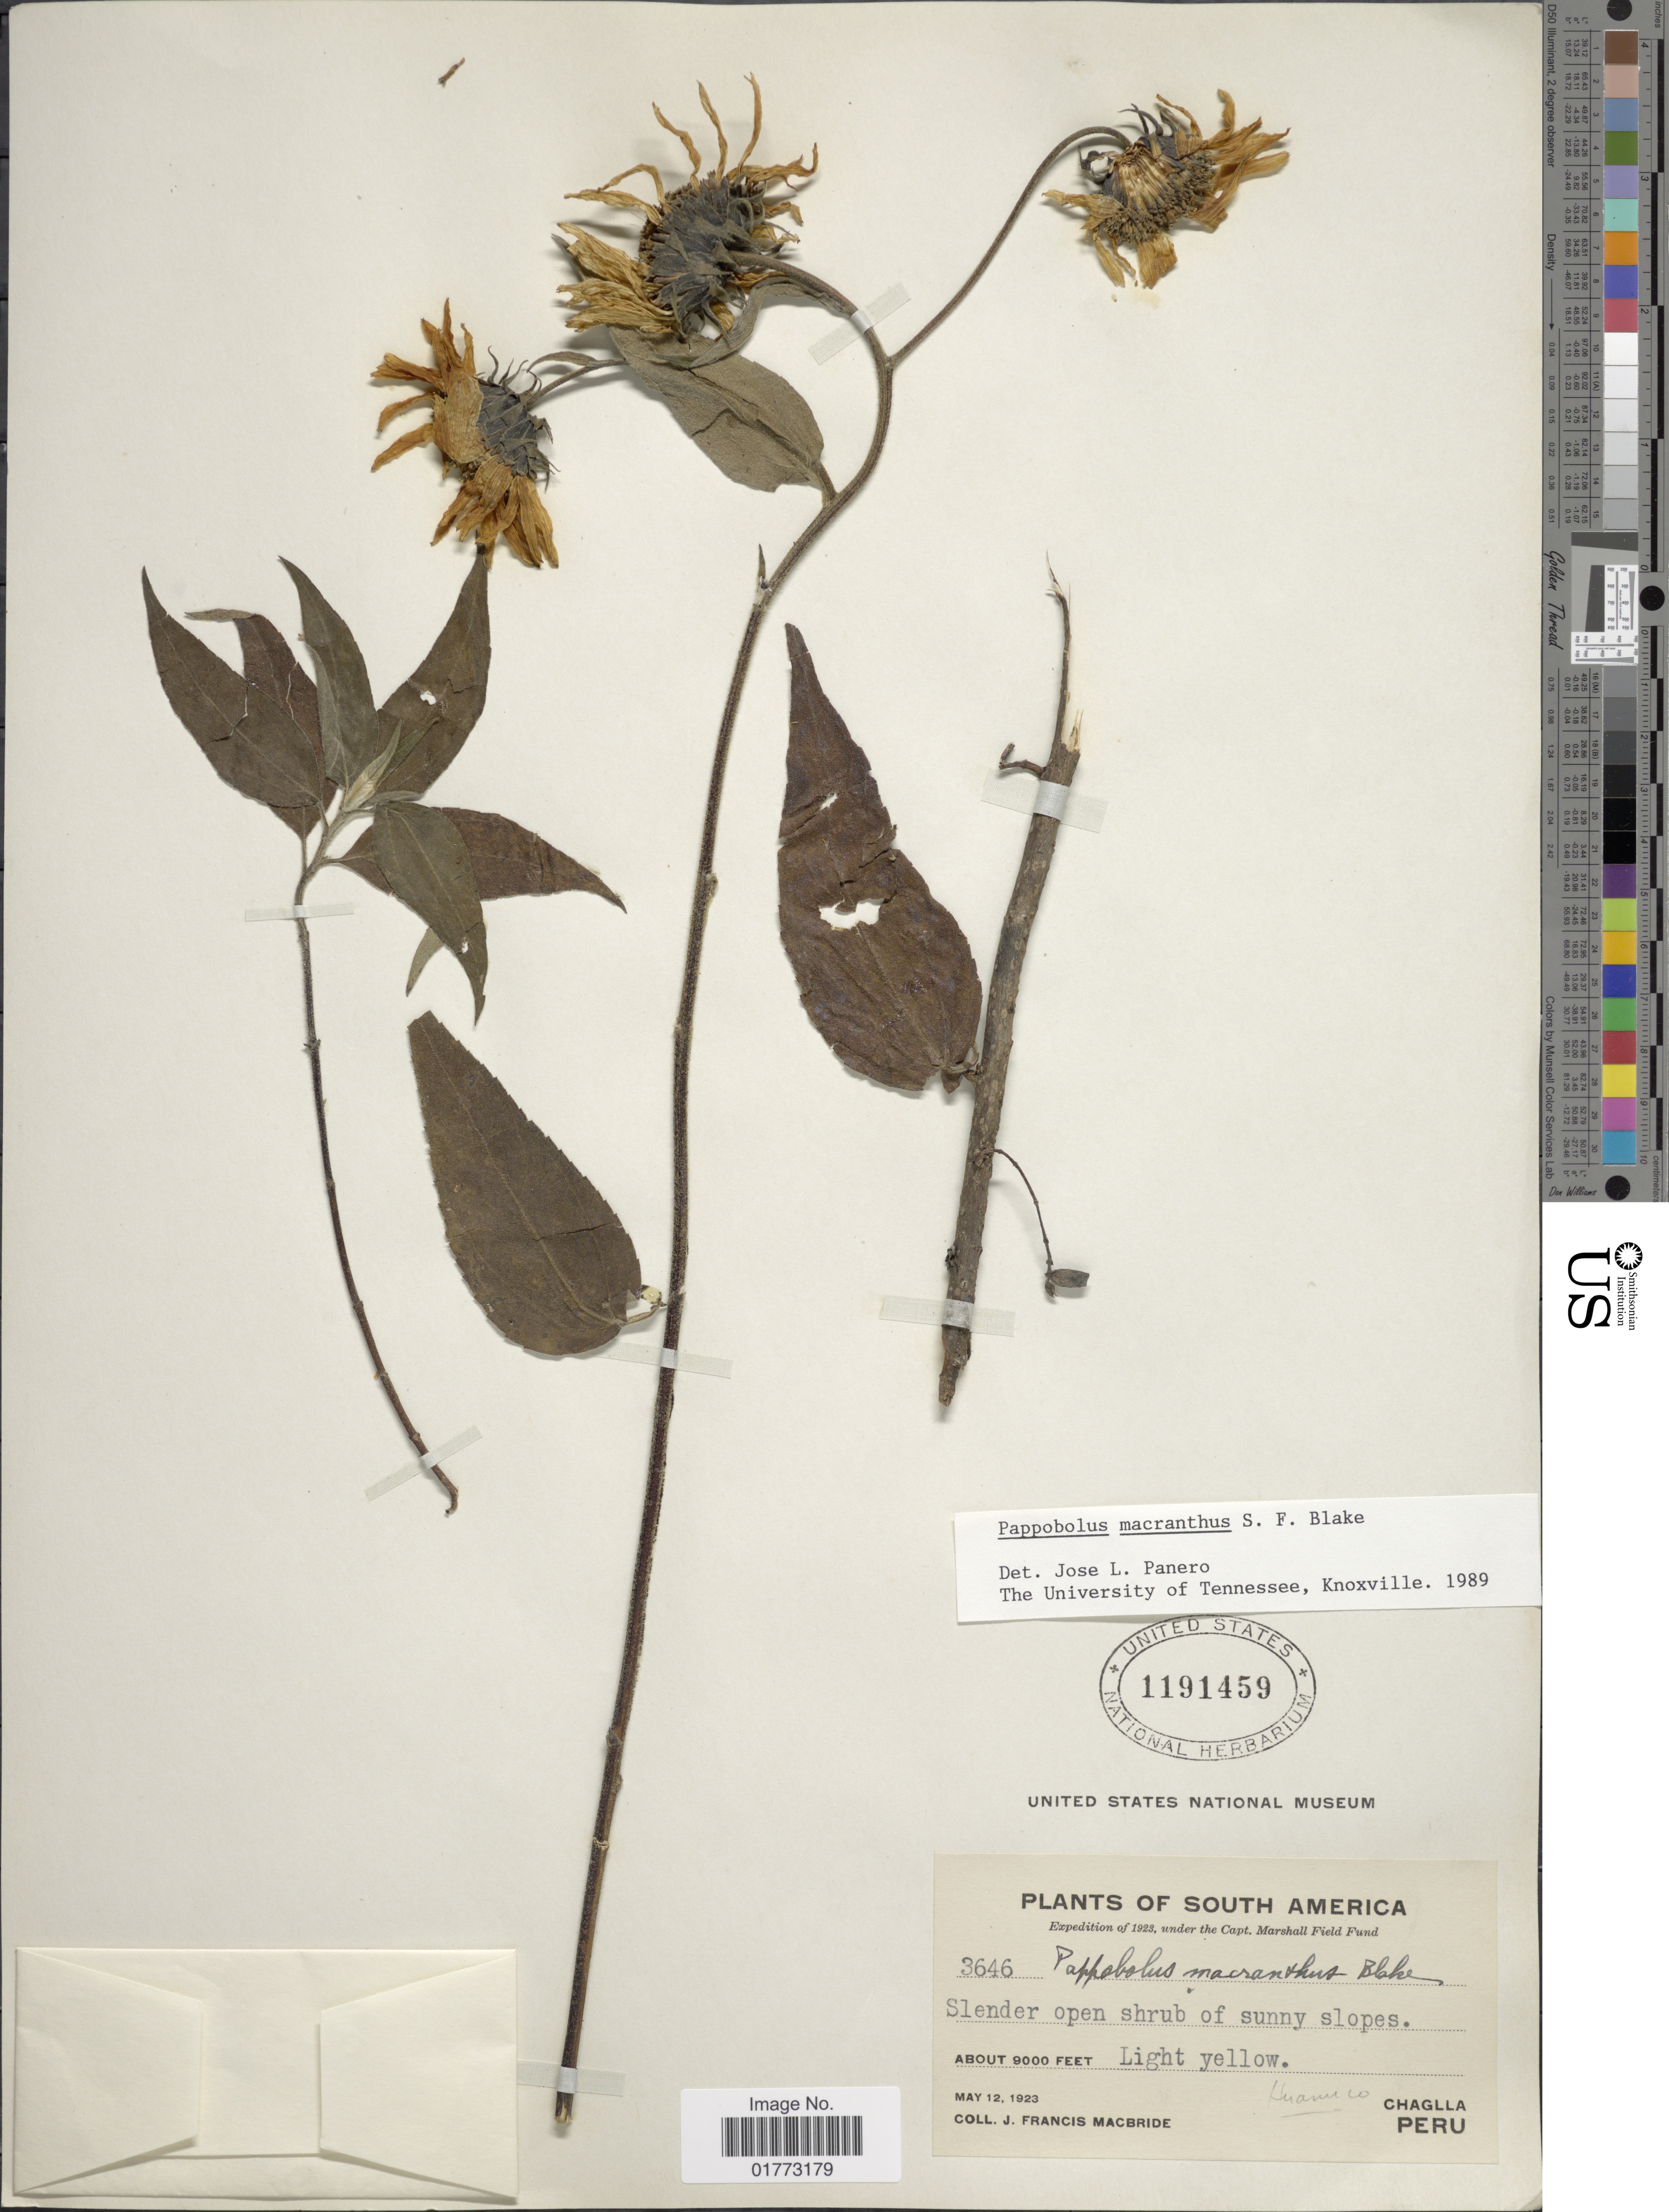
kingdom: Plantae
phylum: Tracheophyta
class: Magnoliopsida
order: Asterales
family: Asteraceae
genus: Pappobolus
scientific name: Pappobolus macranthus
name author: S.F. Blake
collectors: J. F. Macbride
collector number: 3646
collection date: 1923-05-12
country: Peru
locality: Chaglla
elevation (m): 2743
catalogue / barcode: US 1191459